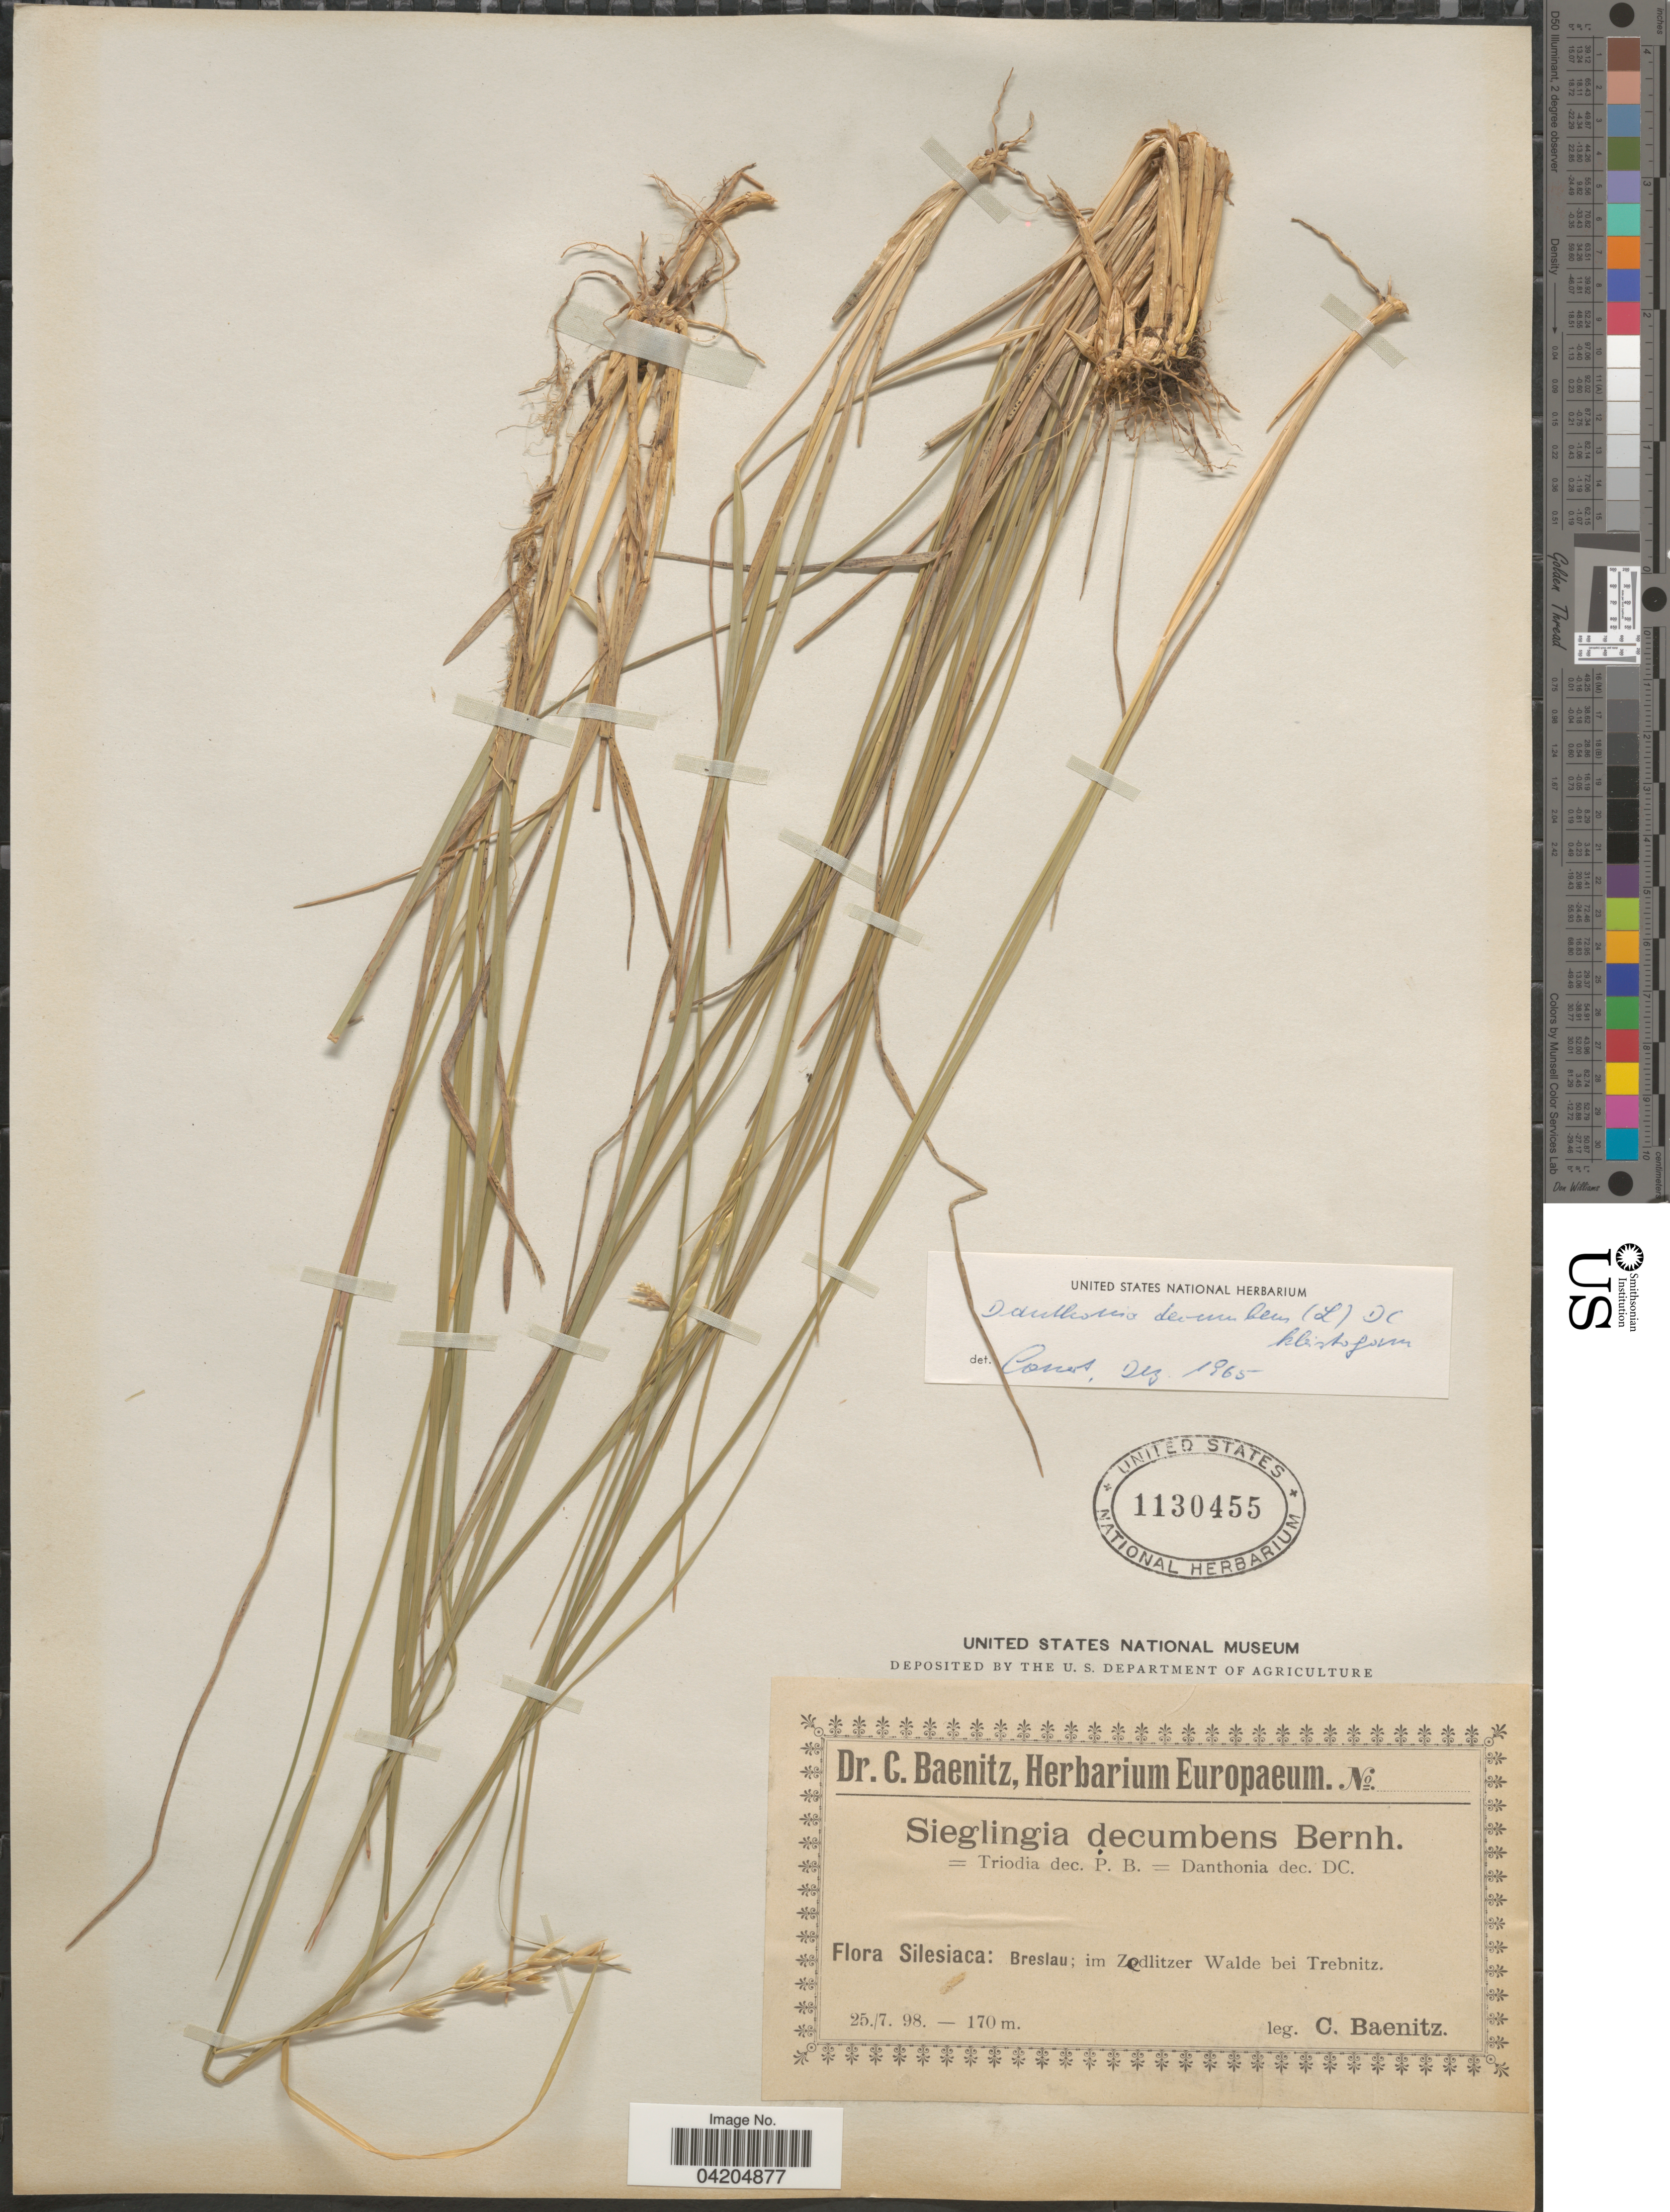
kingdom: Plantae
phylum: Tracheophyta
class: Liliopsida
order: Poales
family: Poaceae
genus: Danthonia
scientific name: Danthonia decumbens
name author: (L.) DC.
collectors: C. G. Baenitz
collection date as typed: Transcribed d/m/y: 25/7/98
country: Czechia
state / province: Moravian-Silesian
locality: Silesiaca: Breslau; im Zedlitzer Walde bei Trebnitz.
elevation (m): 170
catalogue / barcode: US 1130455